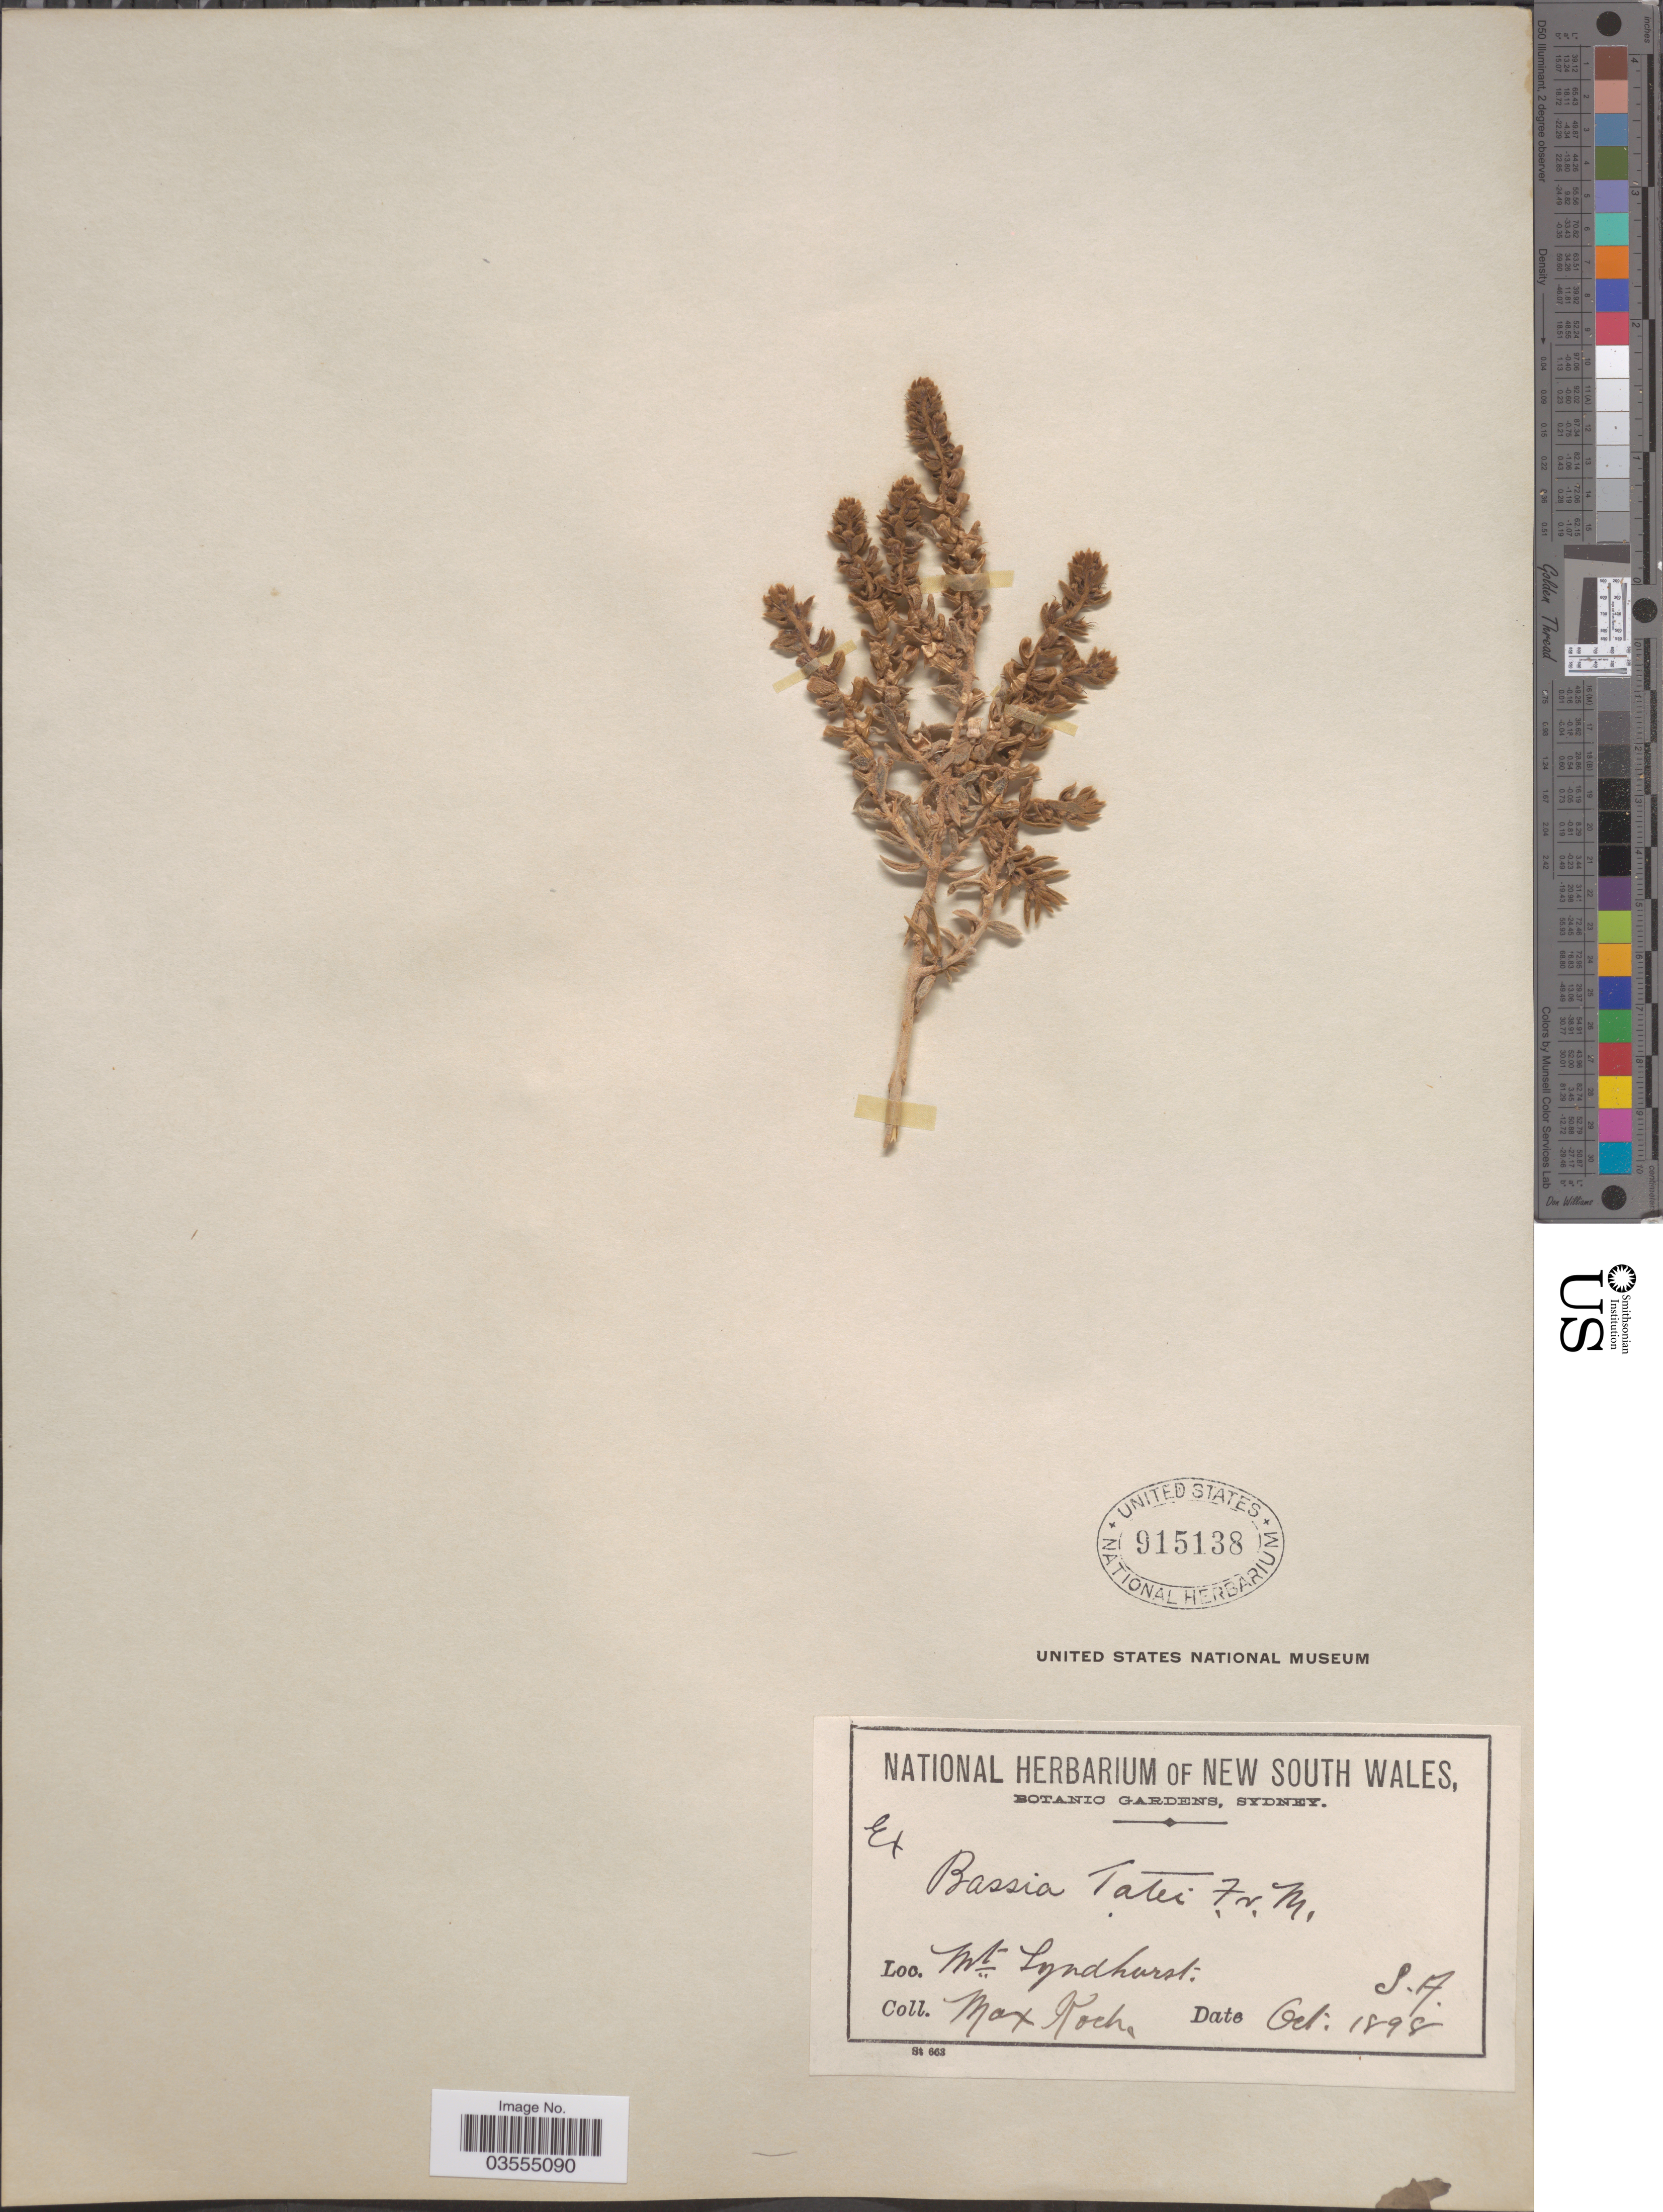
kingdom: Plantae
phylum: Tracheophyta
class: Magnoliopsida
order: Caryophyllales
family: Amaranthaceae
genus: Sclerolaena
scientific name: Sclerolaena tatei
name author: (F. Muell.) A.J. Scott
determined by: Wilson, Paul G.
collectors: M. Koch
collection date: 1898-10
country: Australia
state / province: South Australia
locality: Mt Lyndhurst.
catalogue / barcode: US 915138